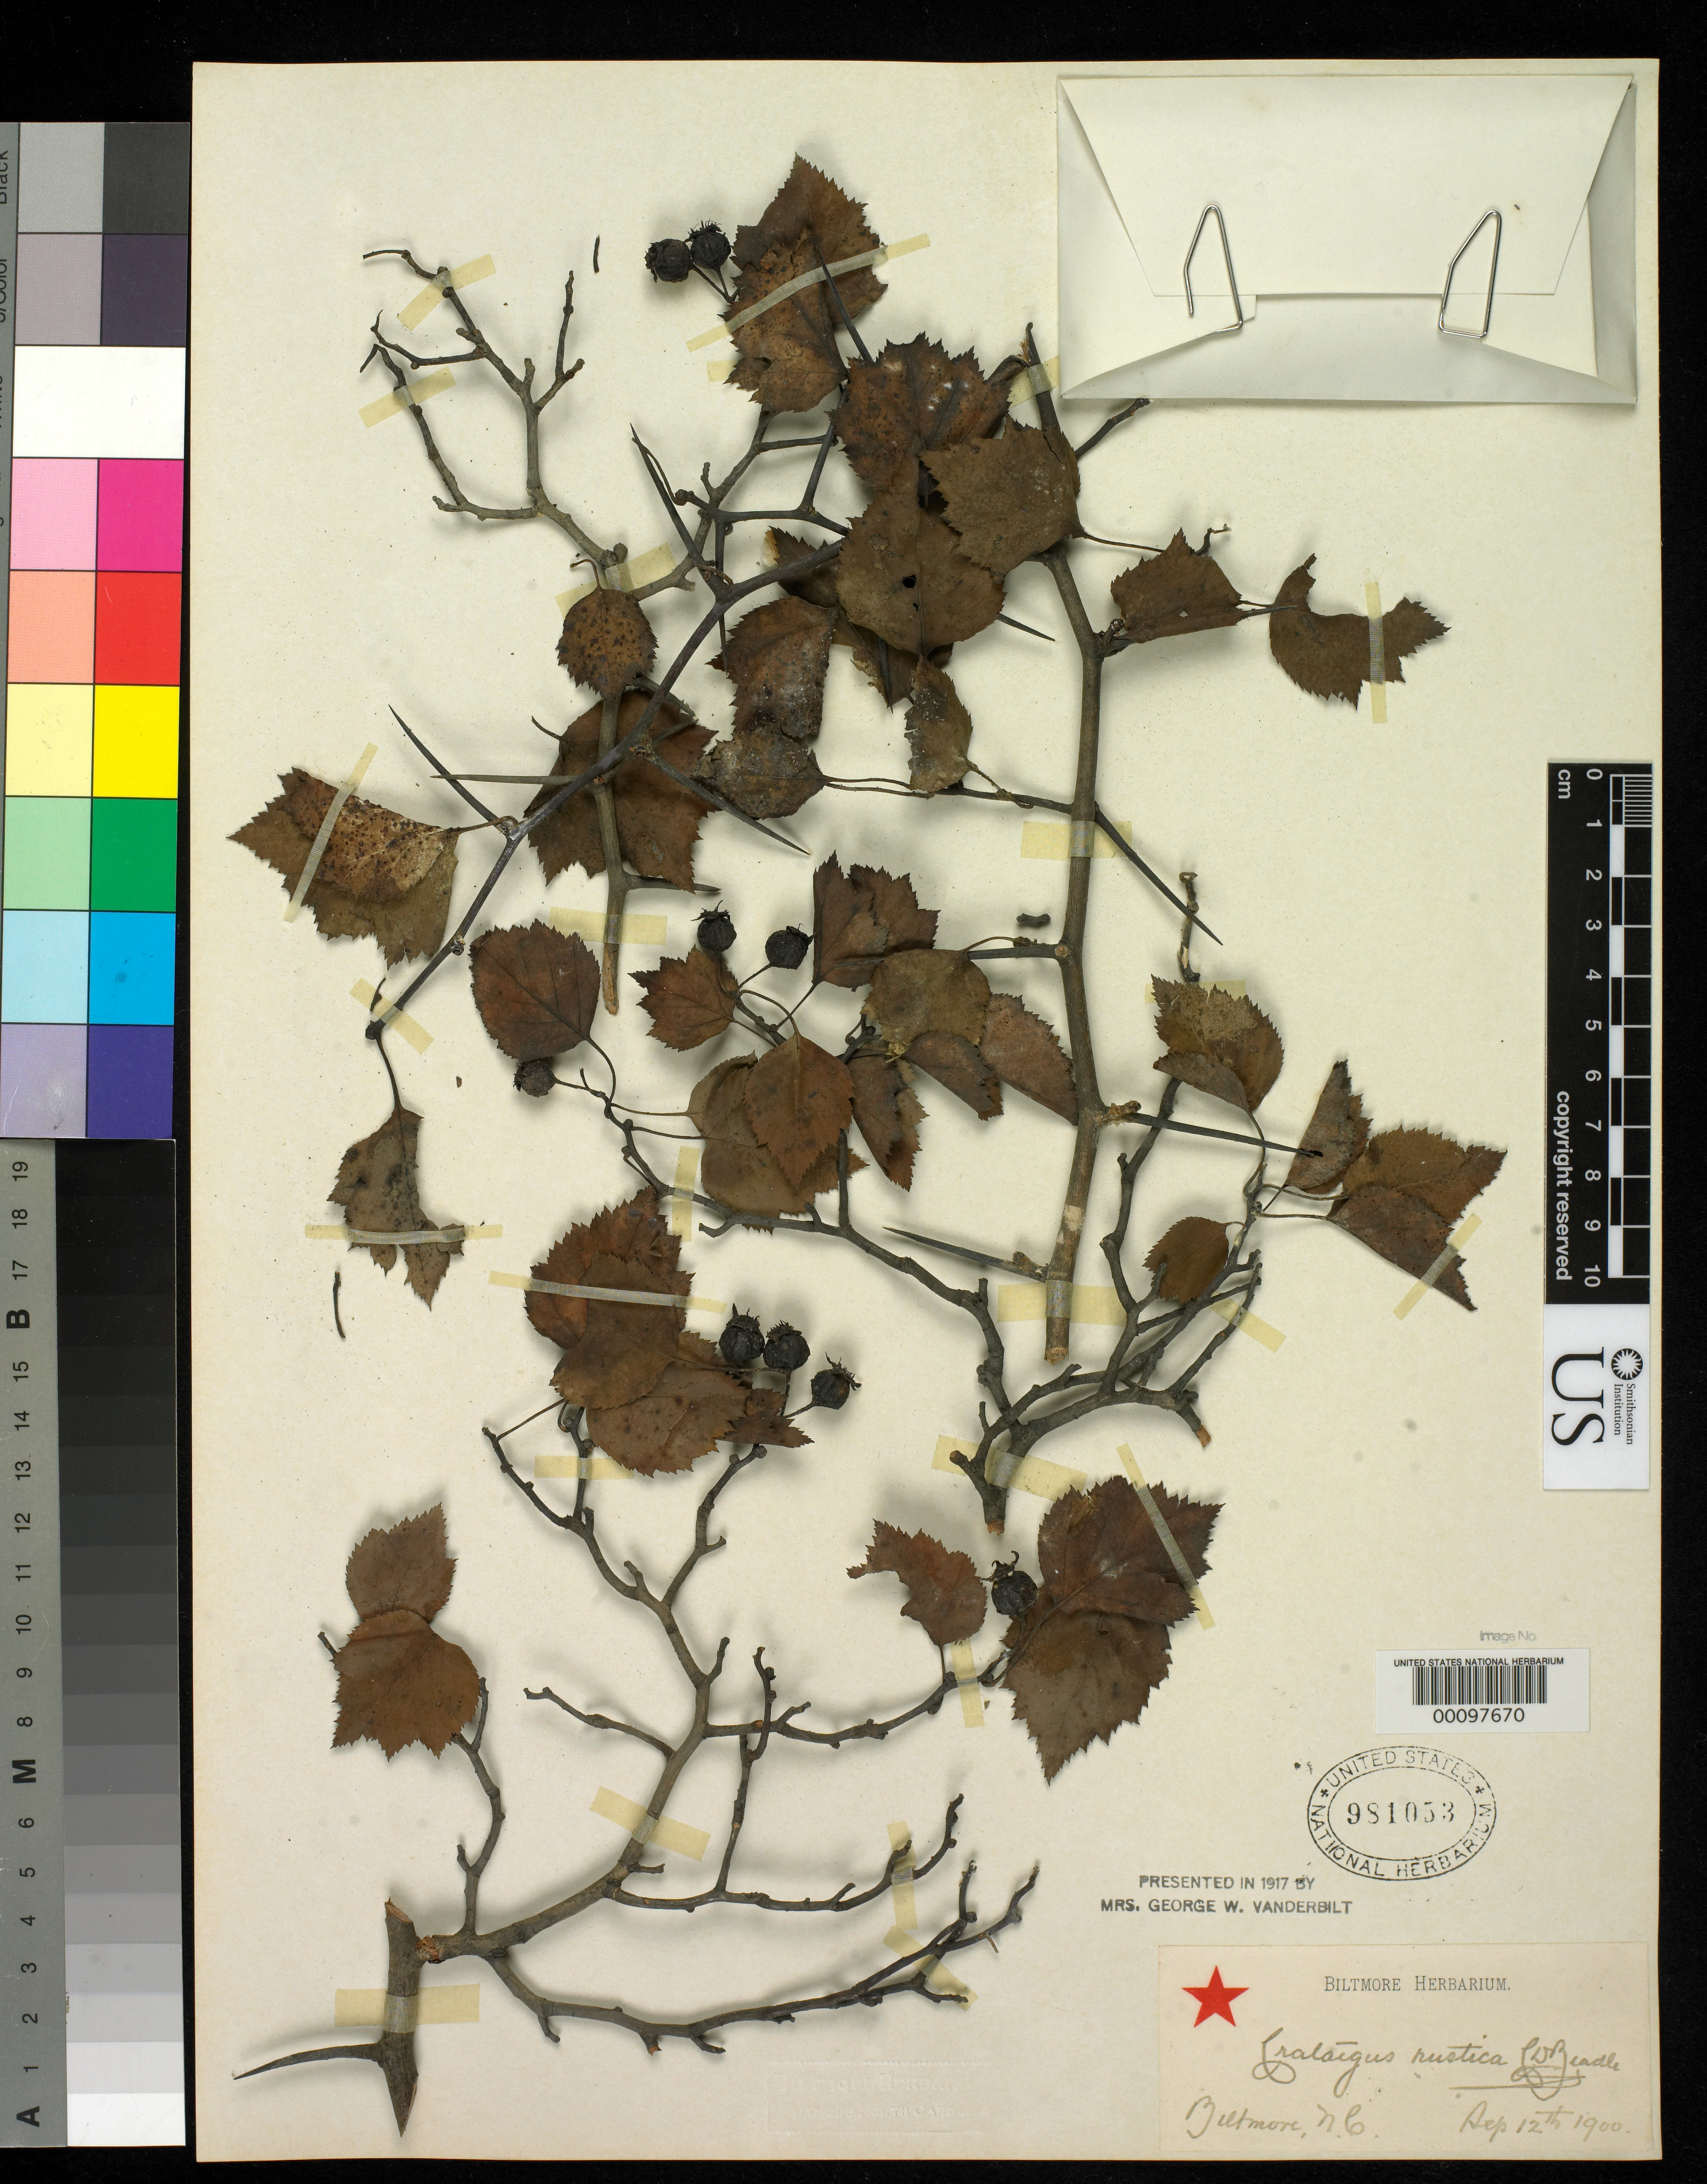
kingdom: Plantae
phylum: Tracheophyta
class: Magnoliopsida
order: Rosales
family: Rosaceae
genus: Crataegus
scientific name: Crataegus rustica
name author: Beadle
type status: Syntype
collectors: ex herb. Biltmore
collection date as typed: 12 Sep 1900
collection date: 1900-09-12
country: United States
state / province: North Carolina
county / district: Buncombe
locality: Biltmore.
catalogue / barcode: US 981053